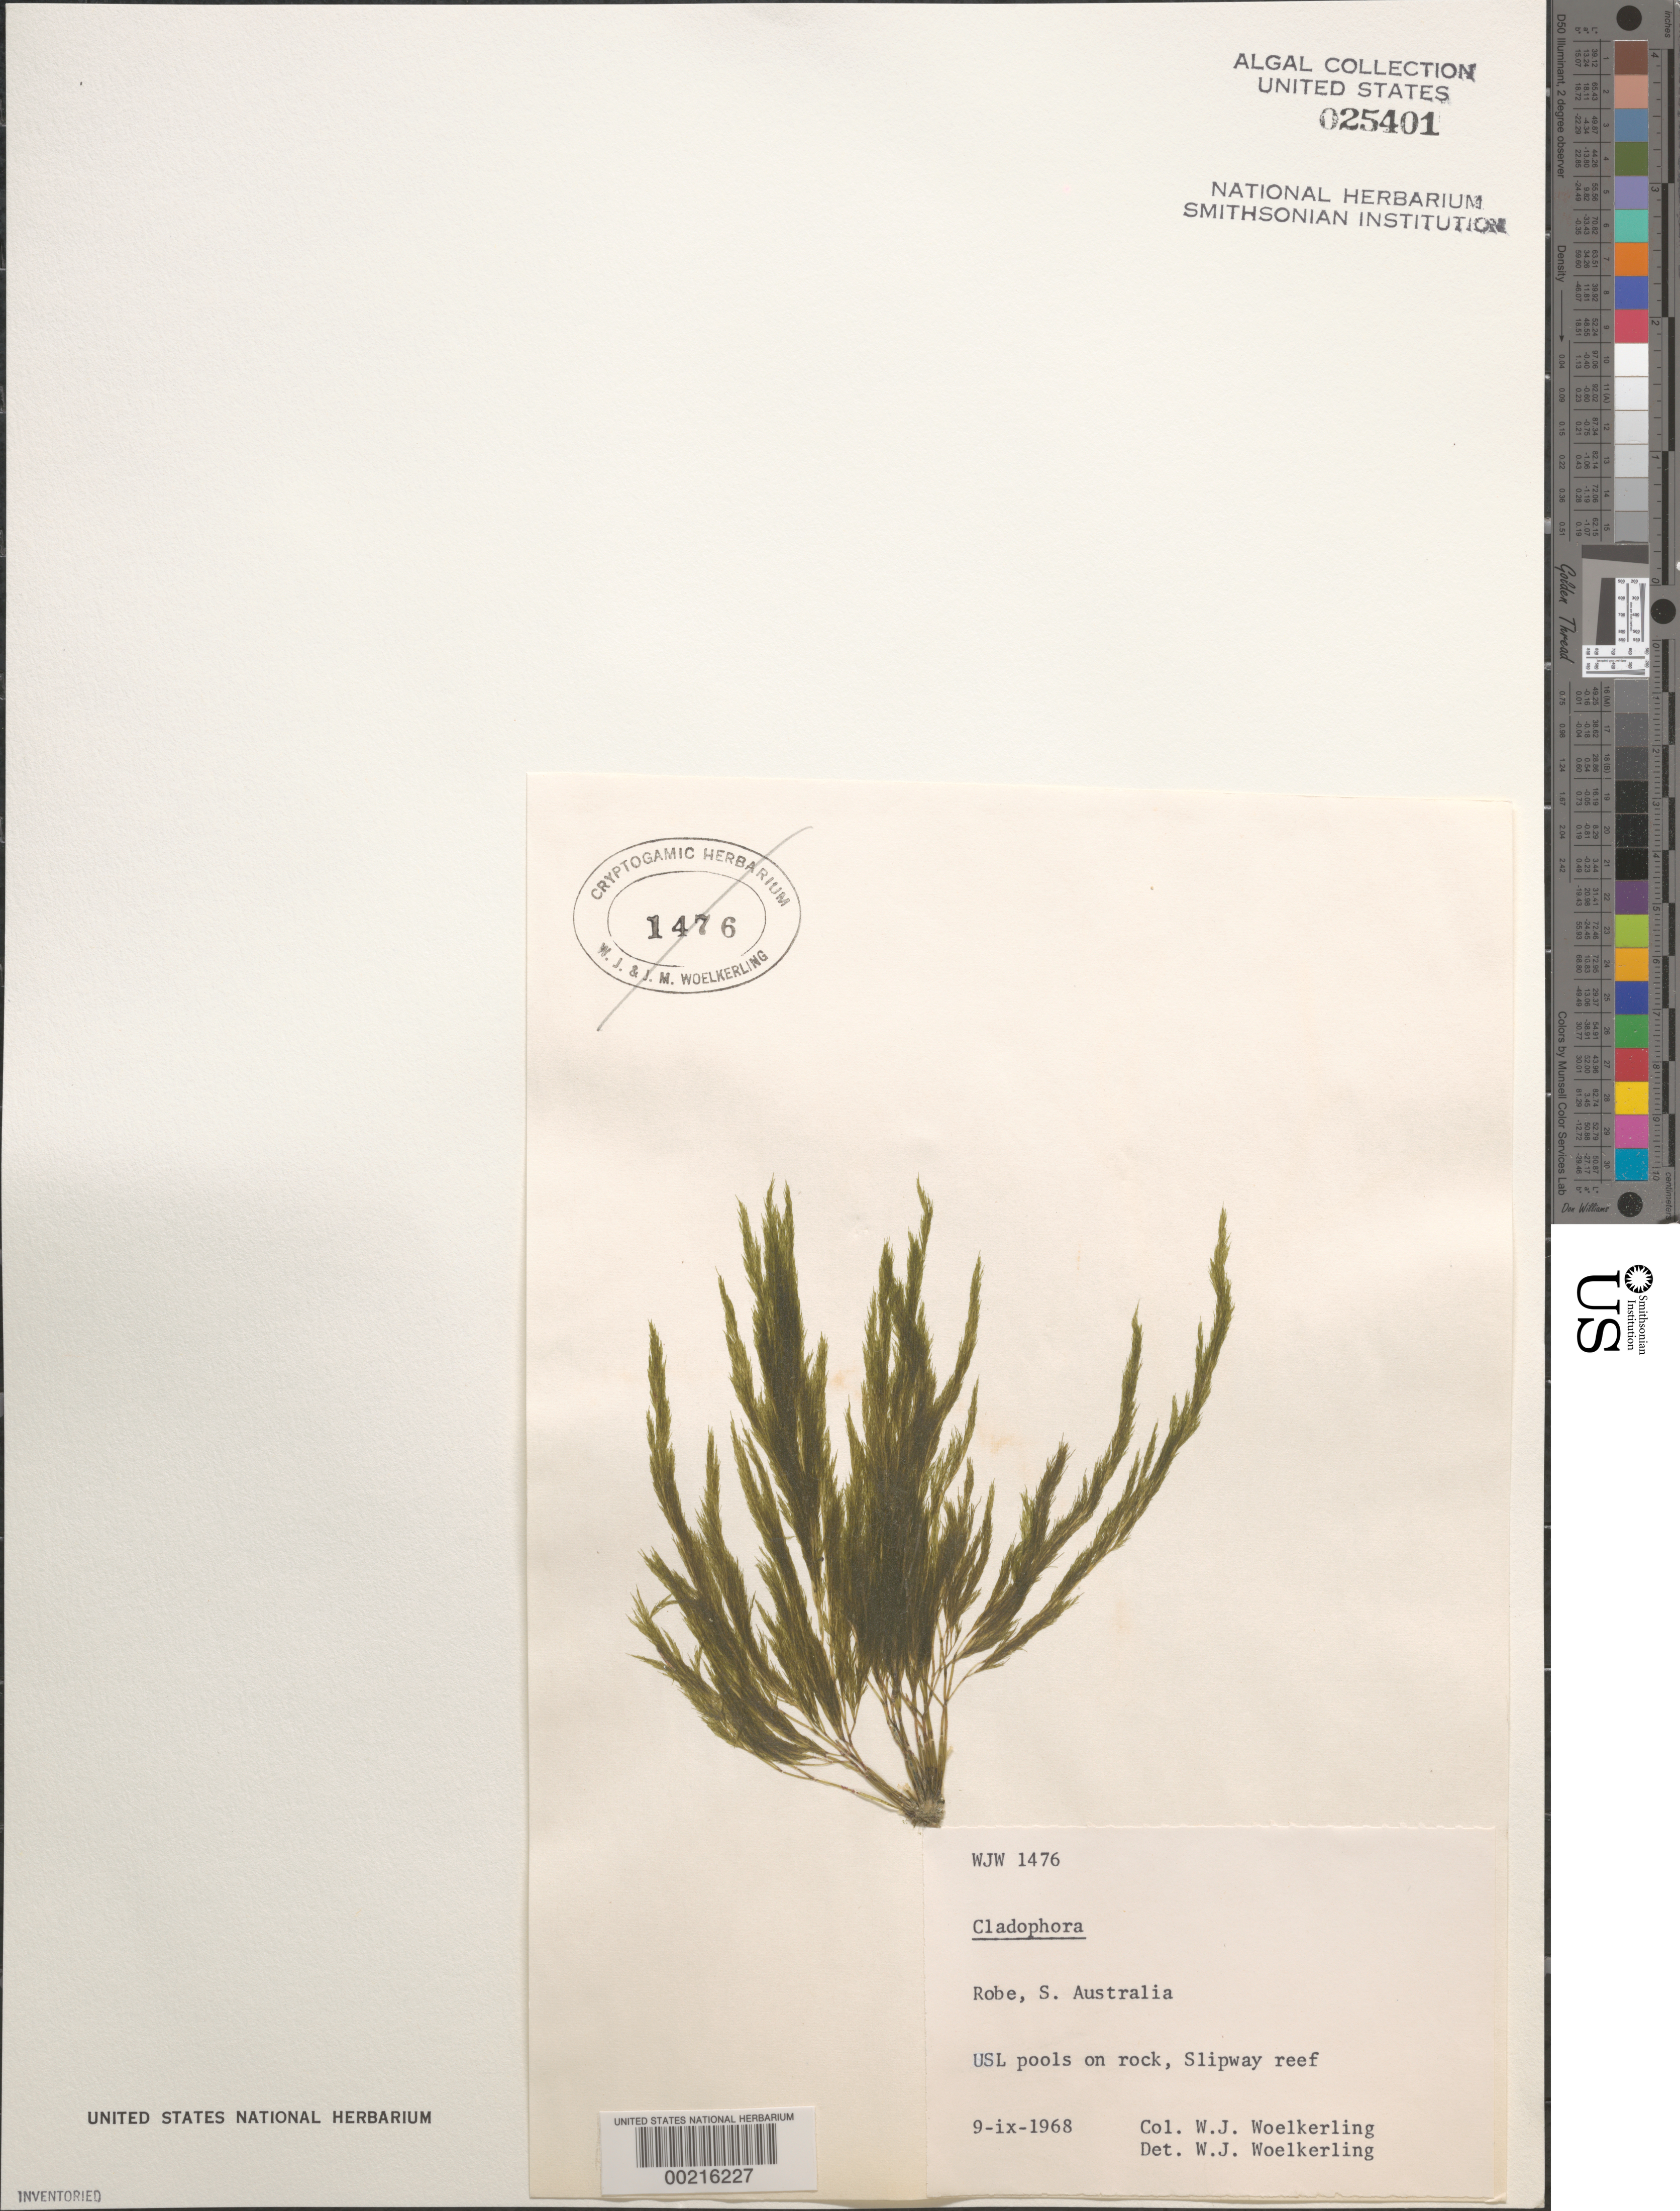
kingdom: Plantae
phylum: Chlorophyta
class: Ulvophyceae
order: Cladophorales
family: Cladophoraceae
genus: Cladophora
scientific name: Cladophora sp.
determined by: Woelkerling, W. J.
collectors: W. Woelkerling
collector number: WJW 1476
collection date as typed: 09 Sep 1968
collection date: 1968-09-09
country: Australia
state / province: South Australia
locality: Robe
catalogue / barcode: US 25401